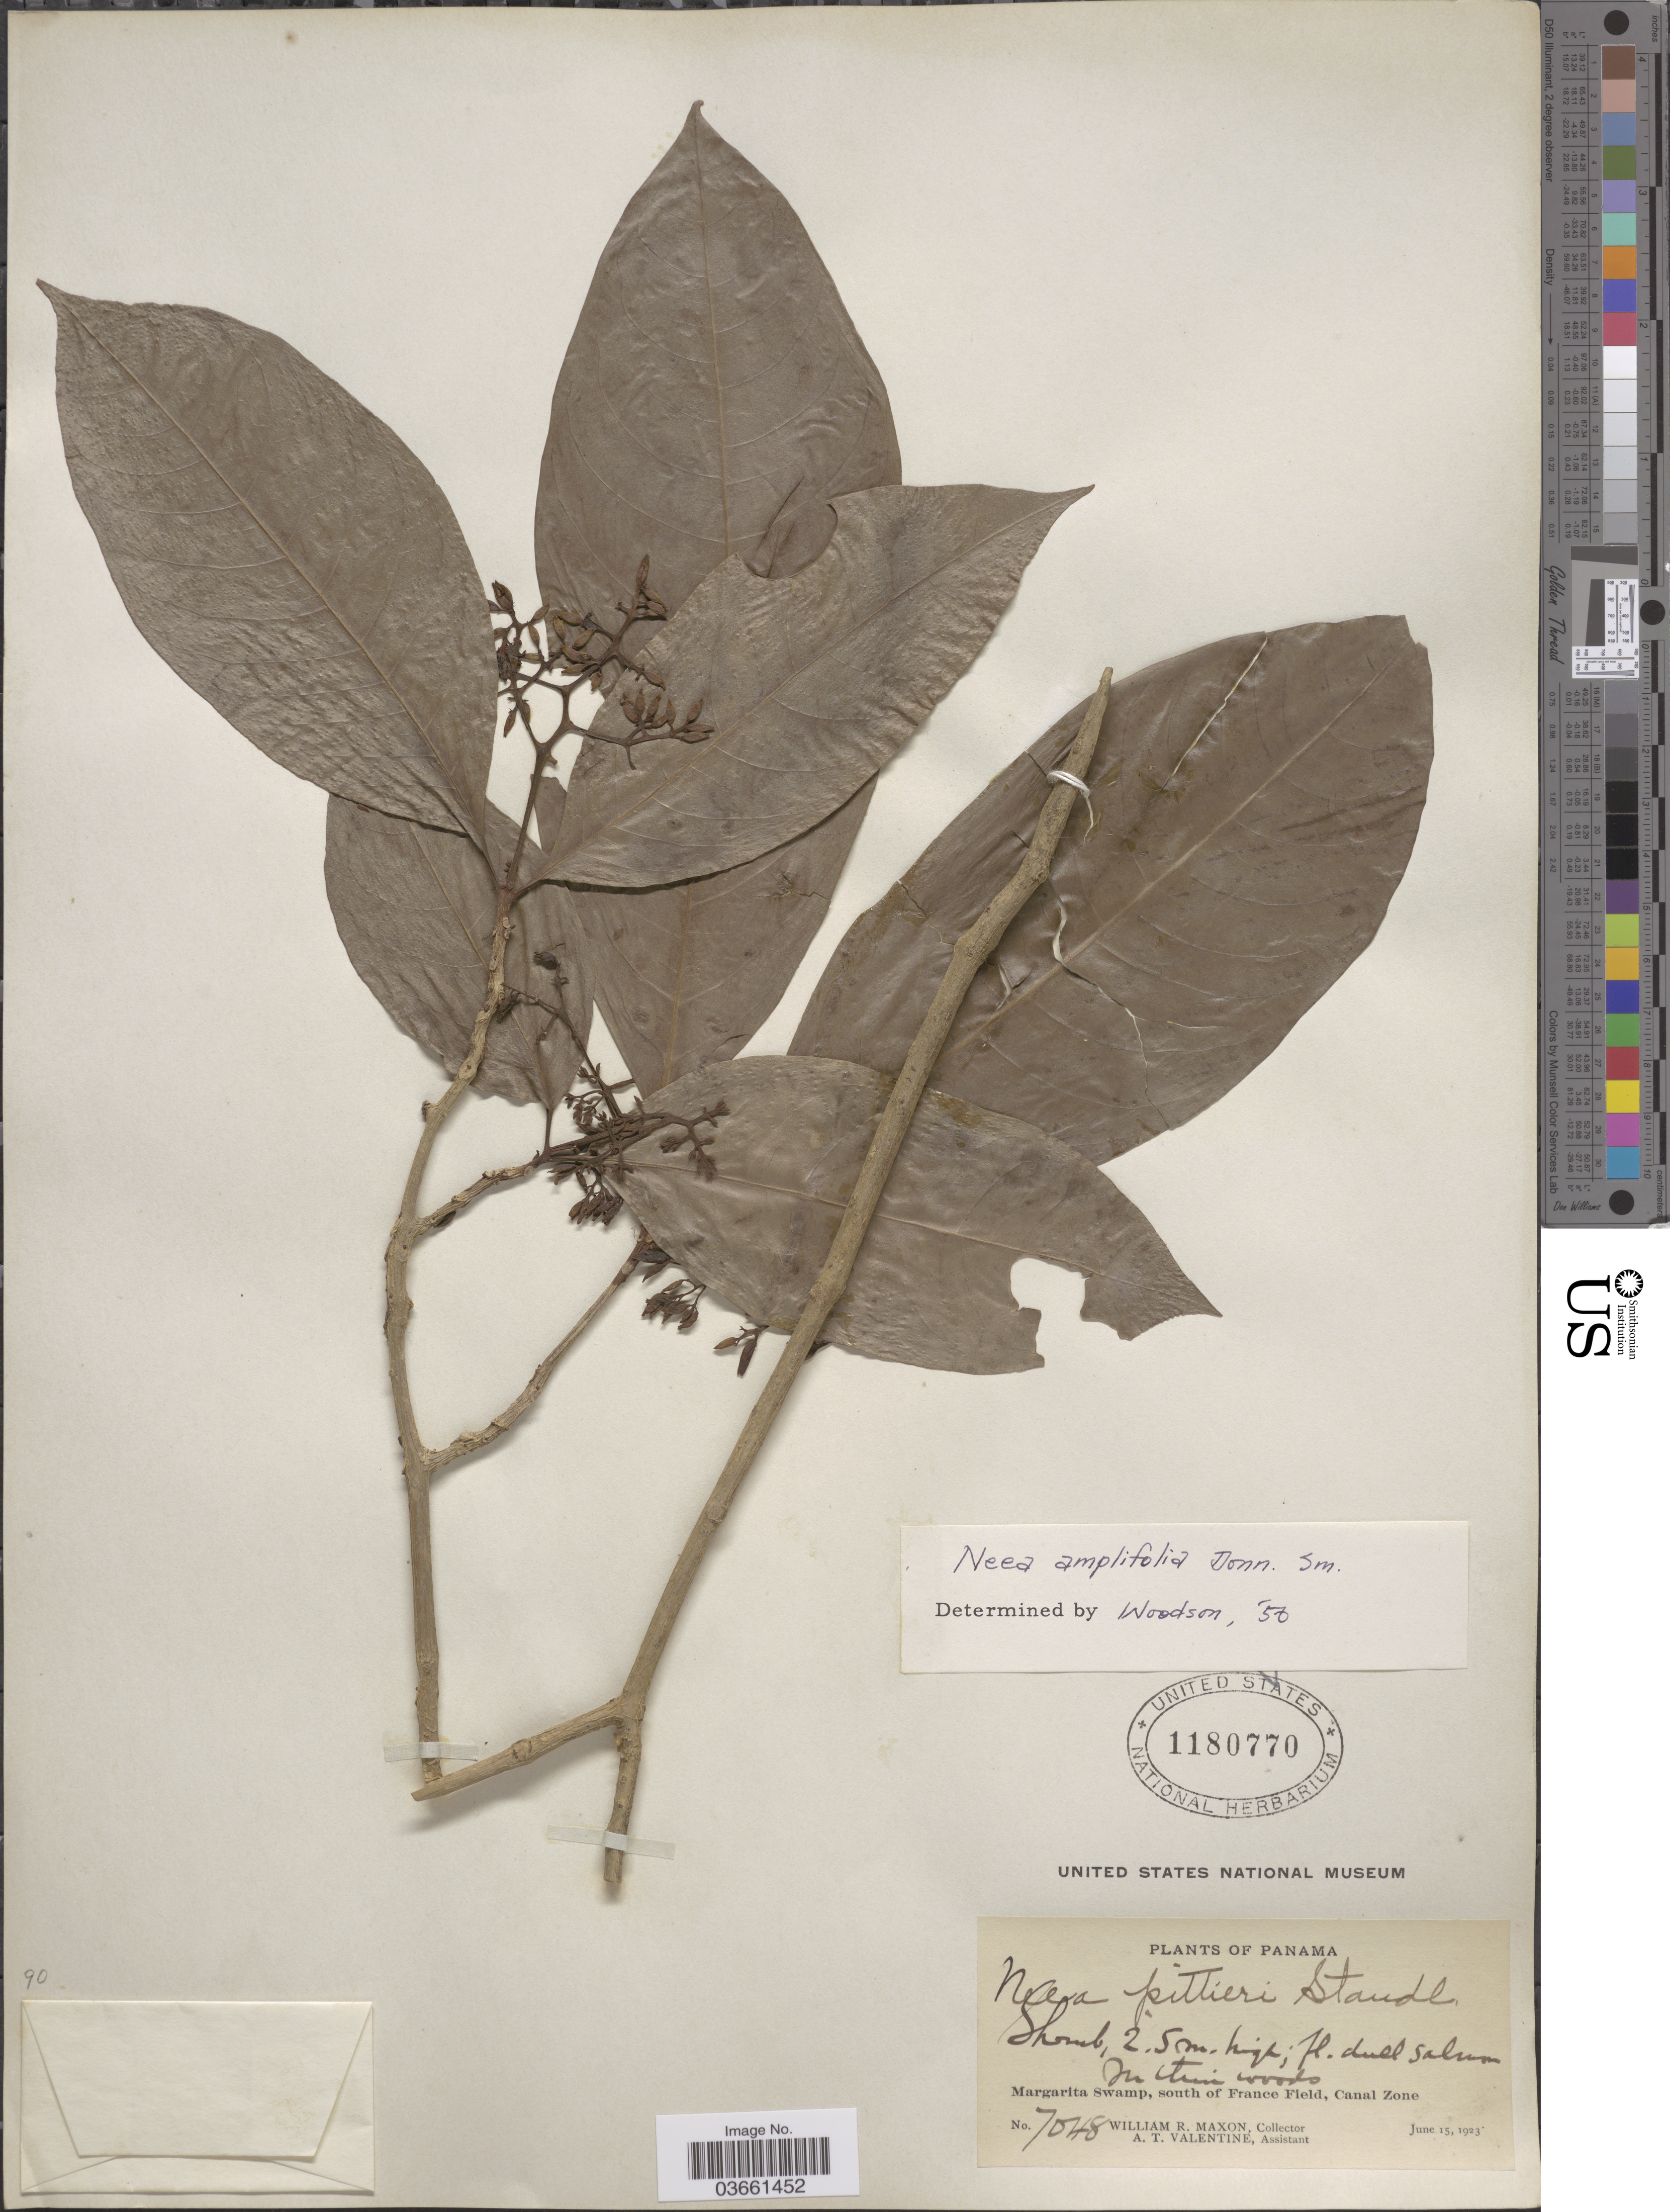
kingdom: Plantae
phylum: Tracheophyta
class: Magnoliopsida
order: Caryophyllales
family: Nyctaginaceae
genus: Neea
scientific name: Neea amplifolia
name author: Donn. Sm.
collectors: W. R. Maxon & A. Valentine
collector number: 7048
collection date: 1923-06-15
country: Panama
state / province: Colón / Panamá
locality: Margarita Swamp, south of France Field, Canal Zone.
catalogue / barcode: US 1180770